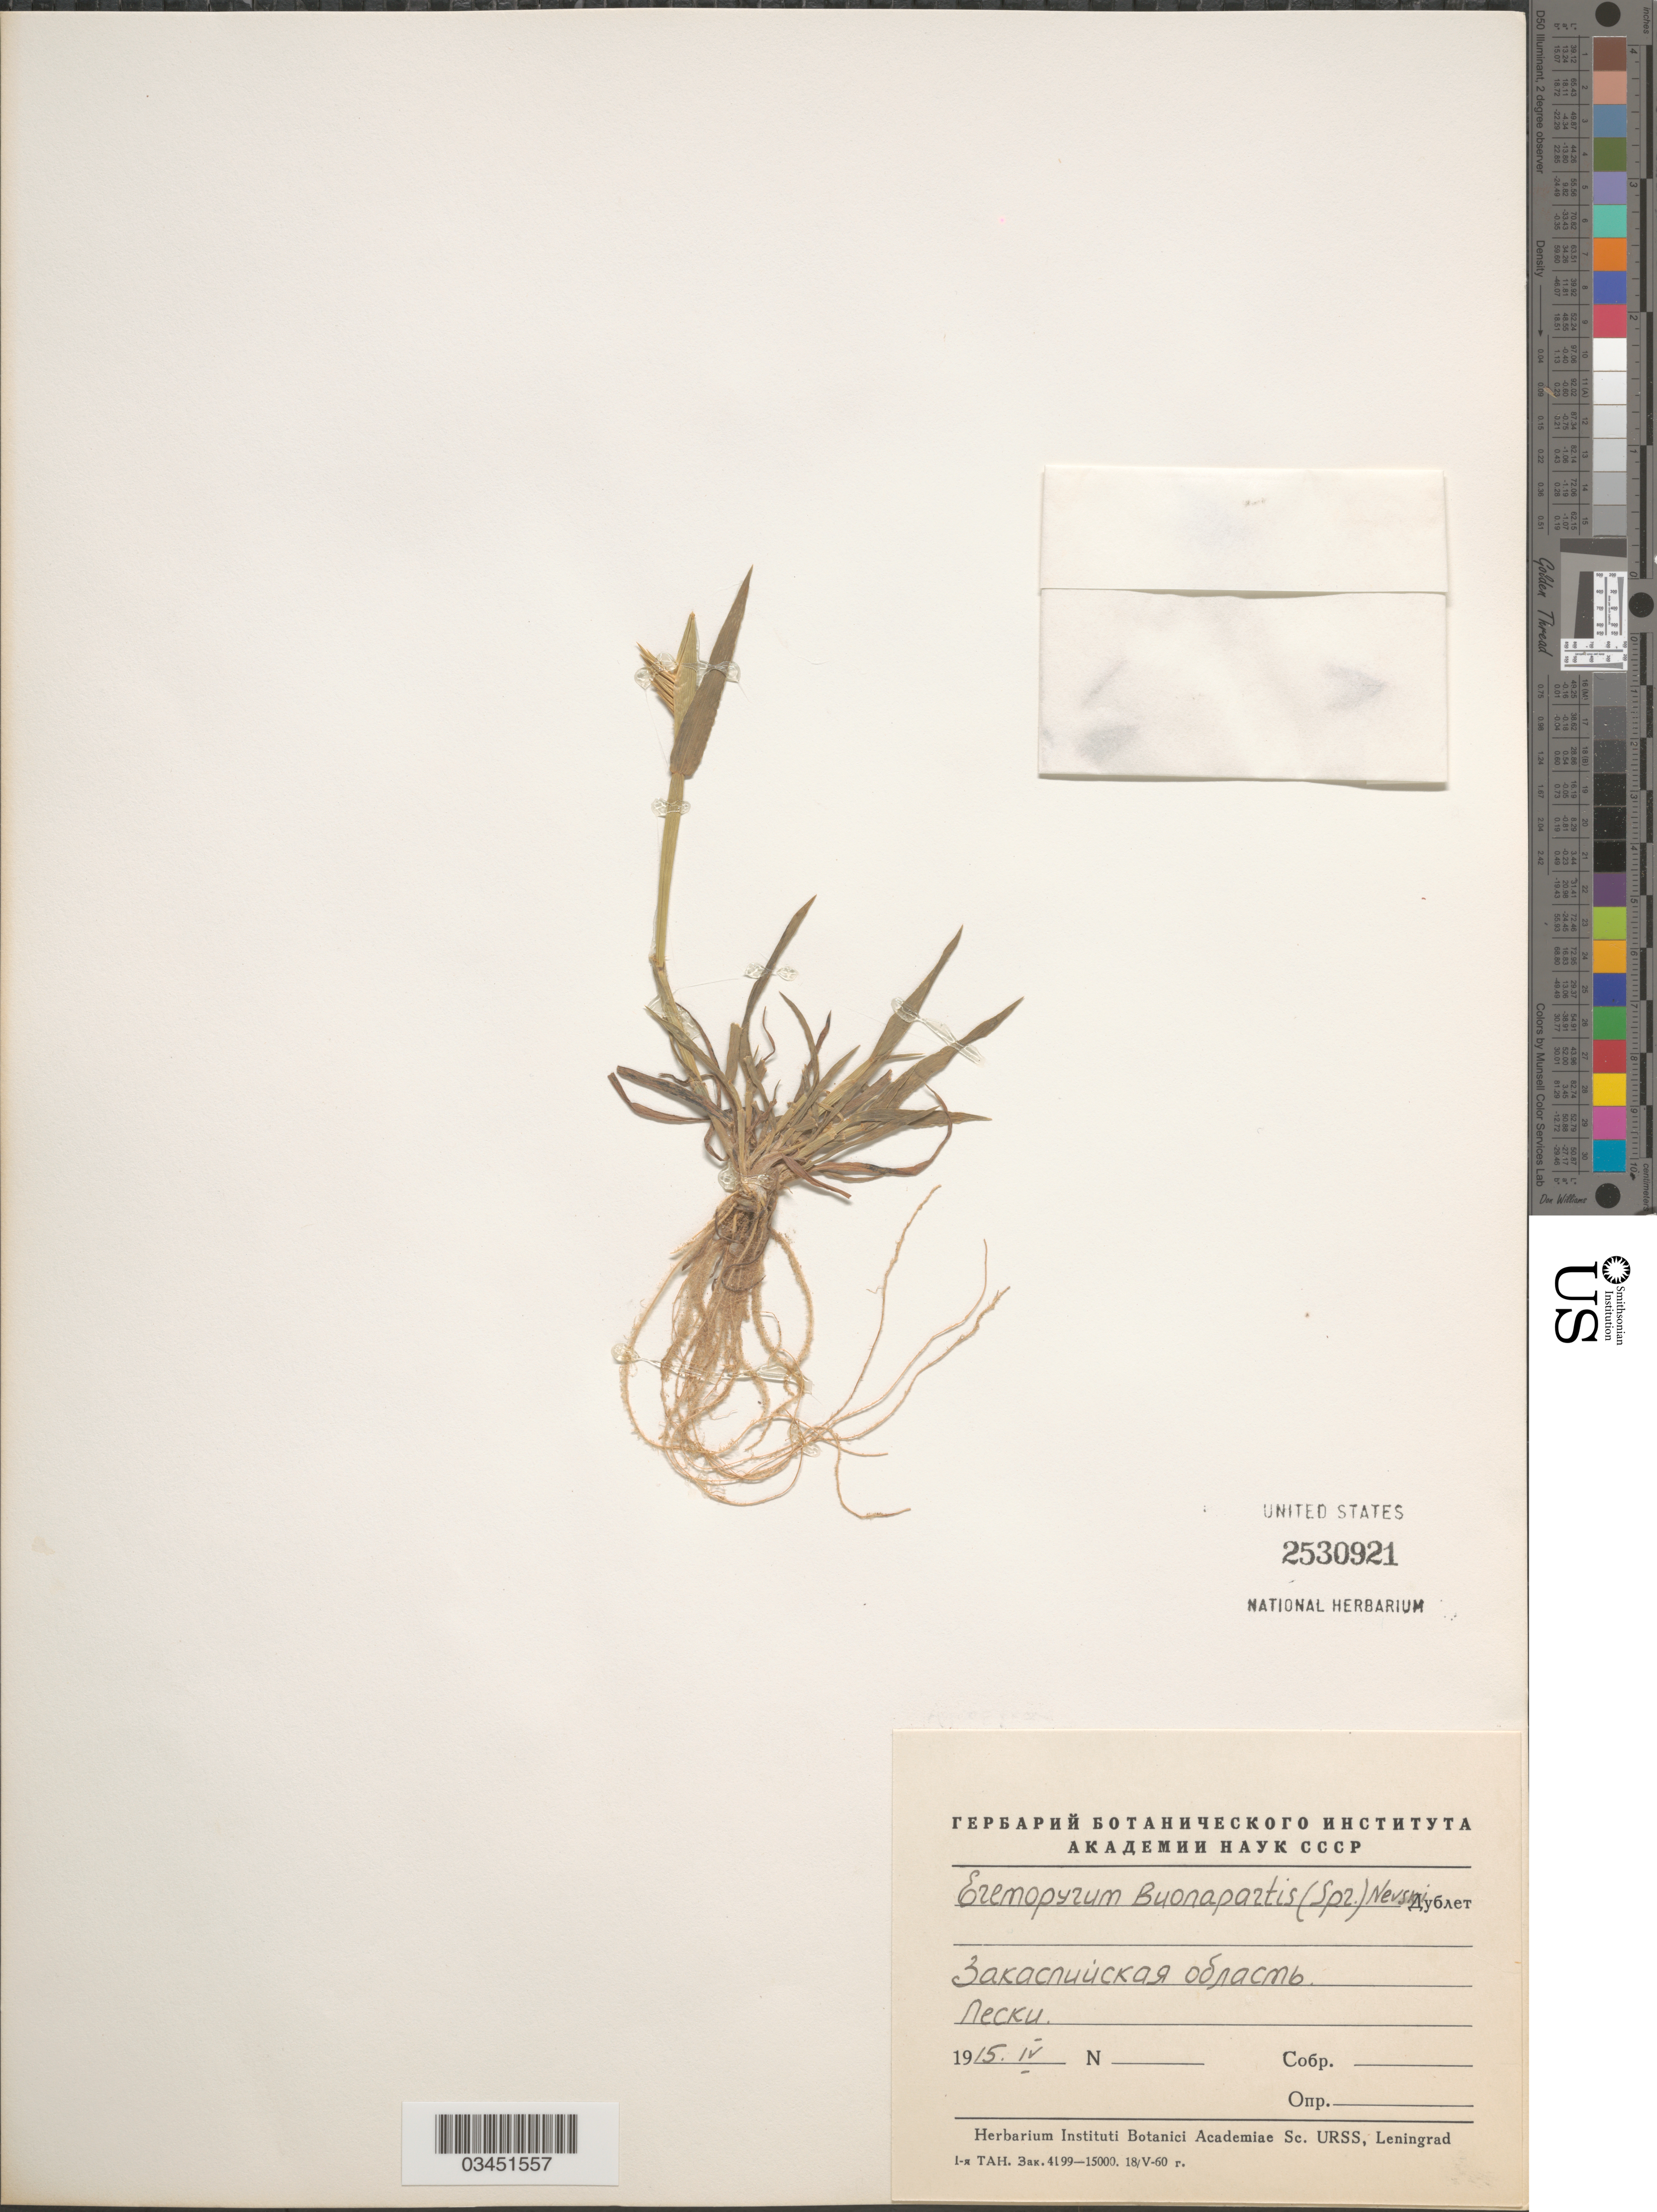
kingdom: Plantae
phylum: Tracheophyta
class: Liliopsida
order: Poales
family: Poaceae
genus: Eremopyrum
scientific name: Eremopyrum bonaepartis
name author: (Spreng.) Nevski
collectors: ex herb. Instituti Botanici Academiae Sc. URSS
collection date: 1915-04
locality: Zakaspiyskaya oblast.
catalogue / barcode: US 2530921